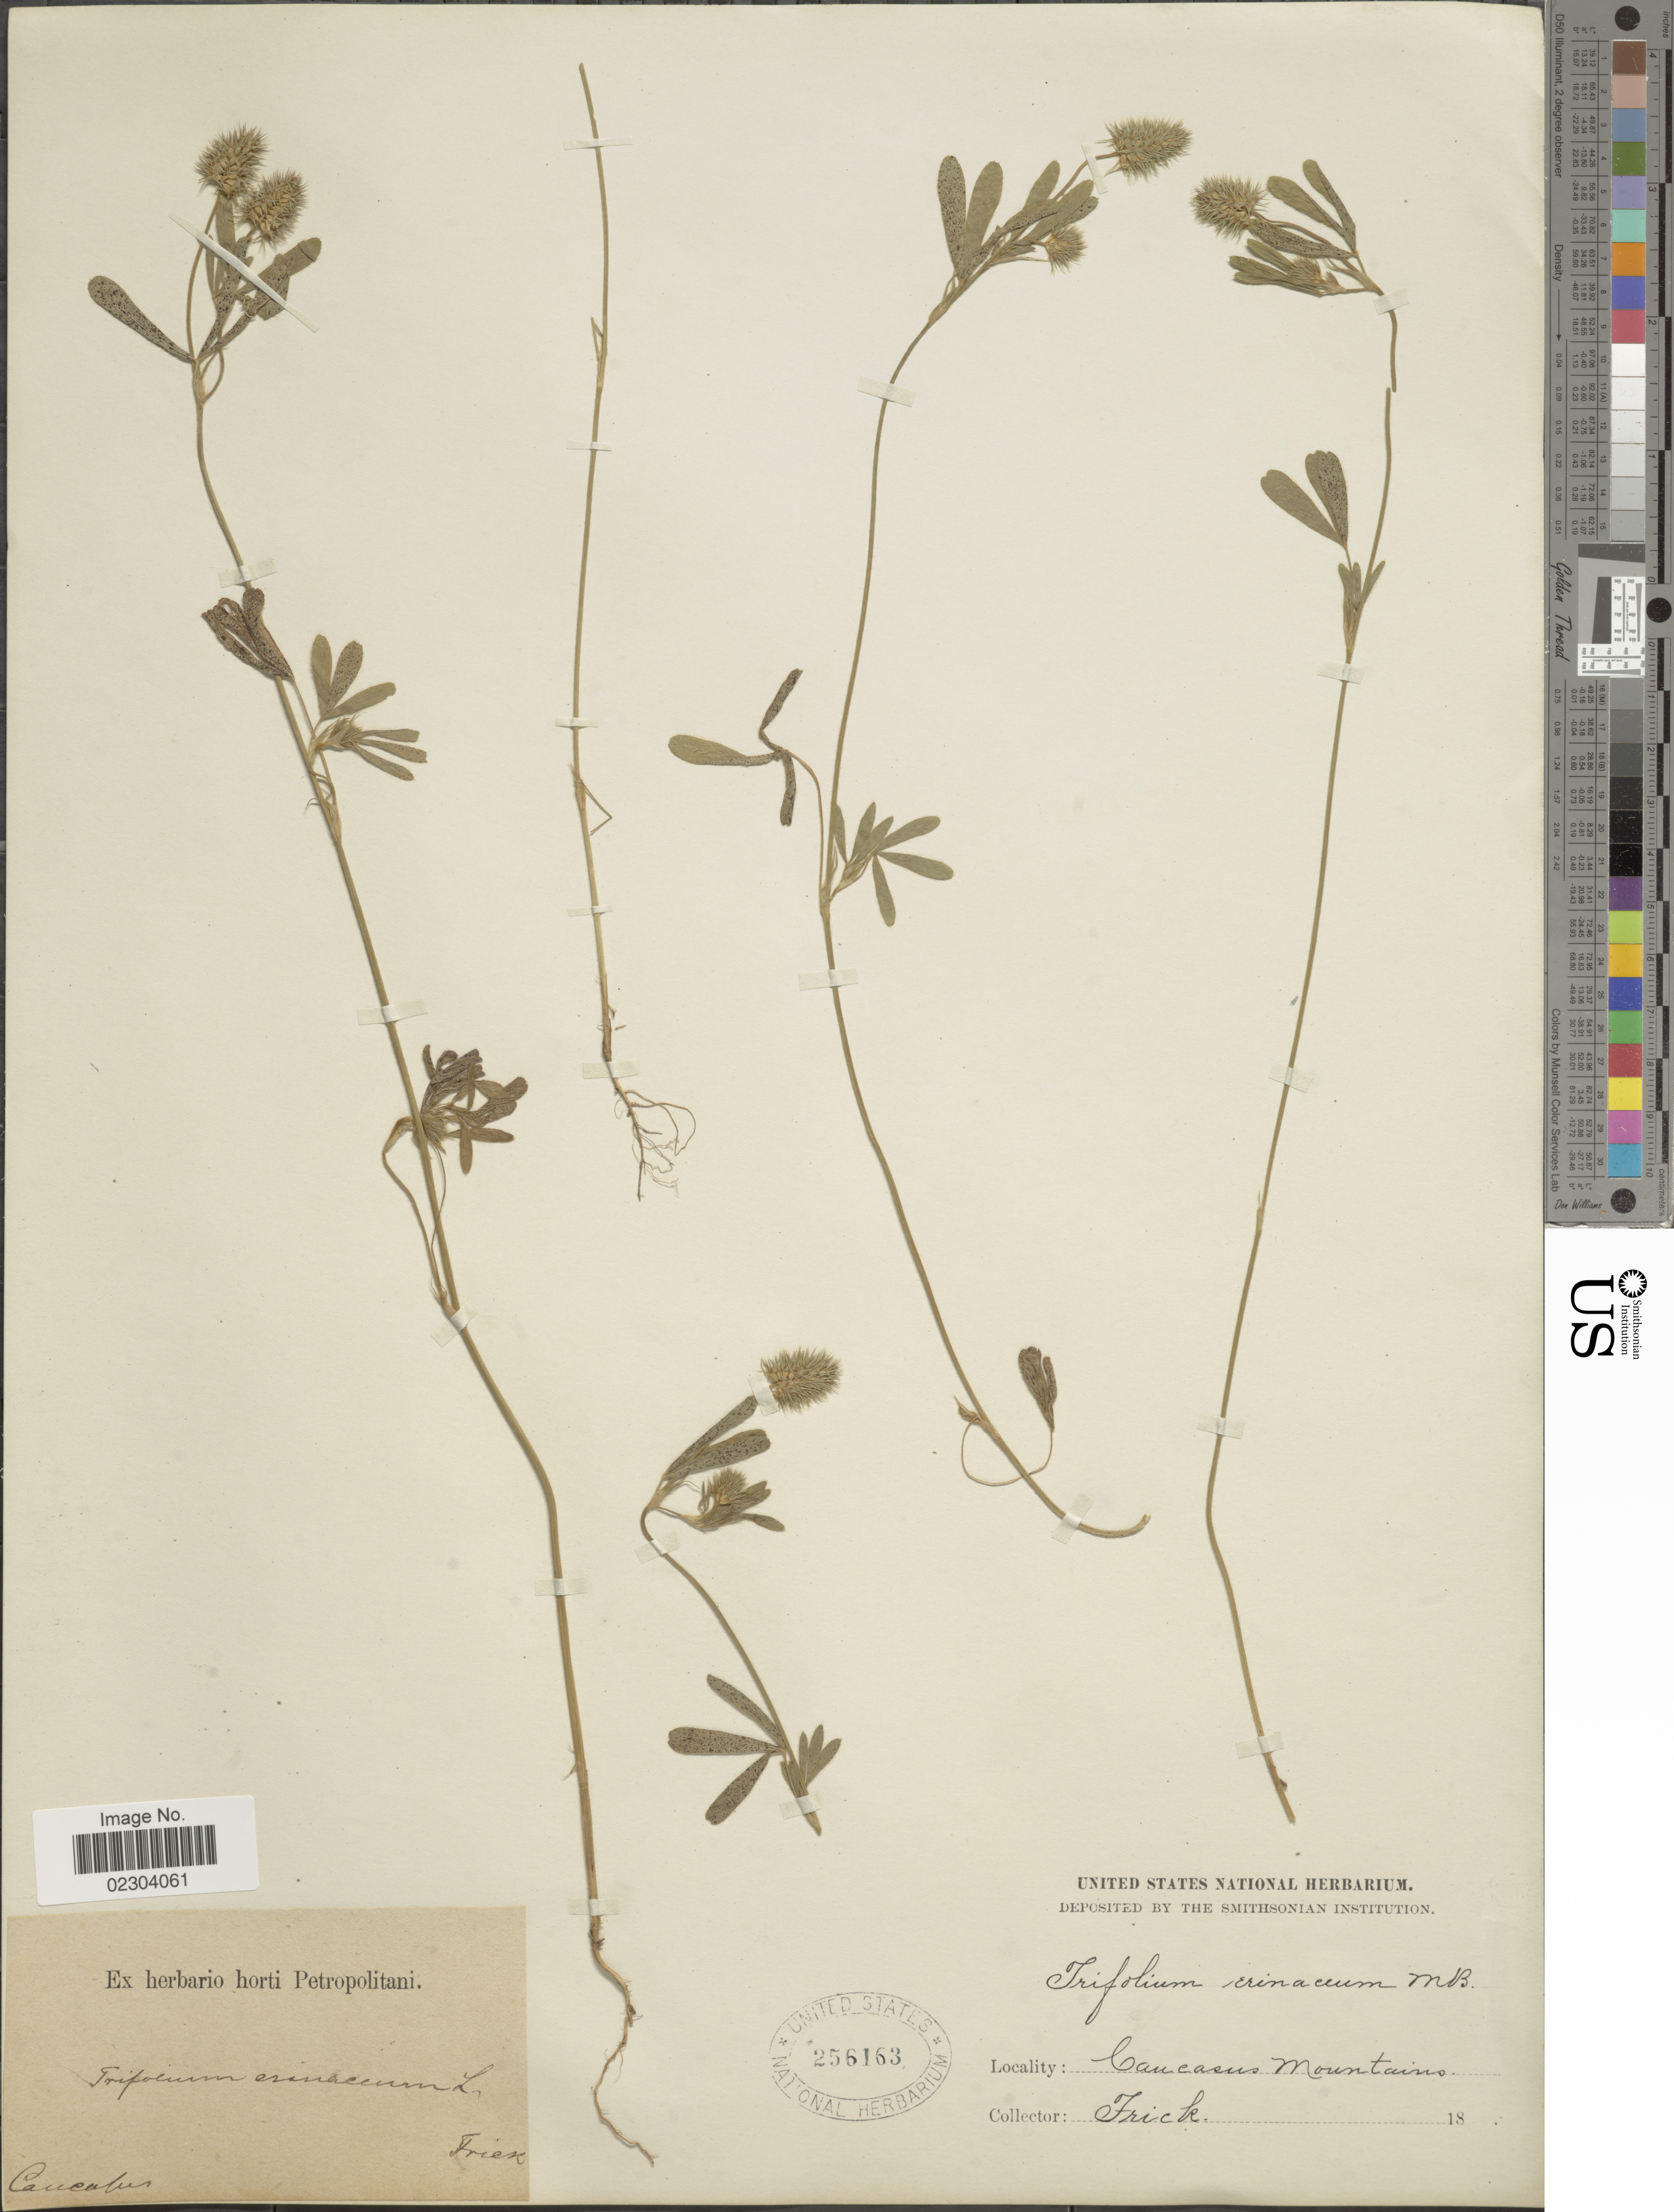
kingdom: Plantae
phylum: Tracheophyta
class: Magnoliopsida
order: Fabales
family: Fabaceae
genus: Trifolium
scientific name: Trifolium erinaceum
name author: M. Bieb.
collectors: Frick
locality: Caucasus Mountains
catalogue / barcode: US 256163